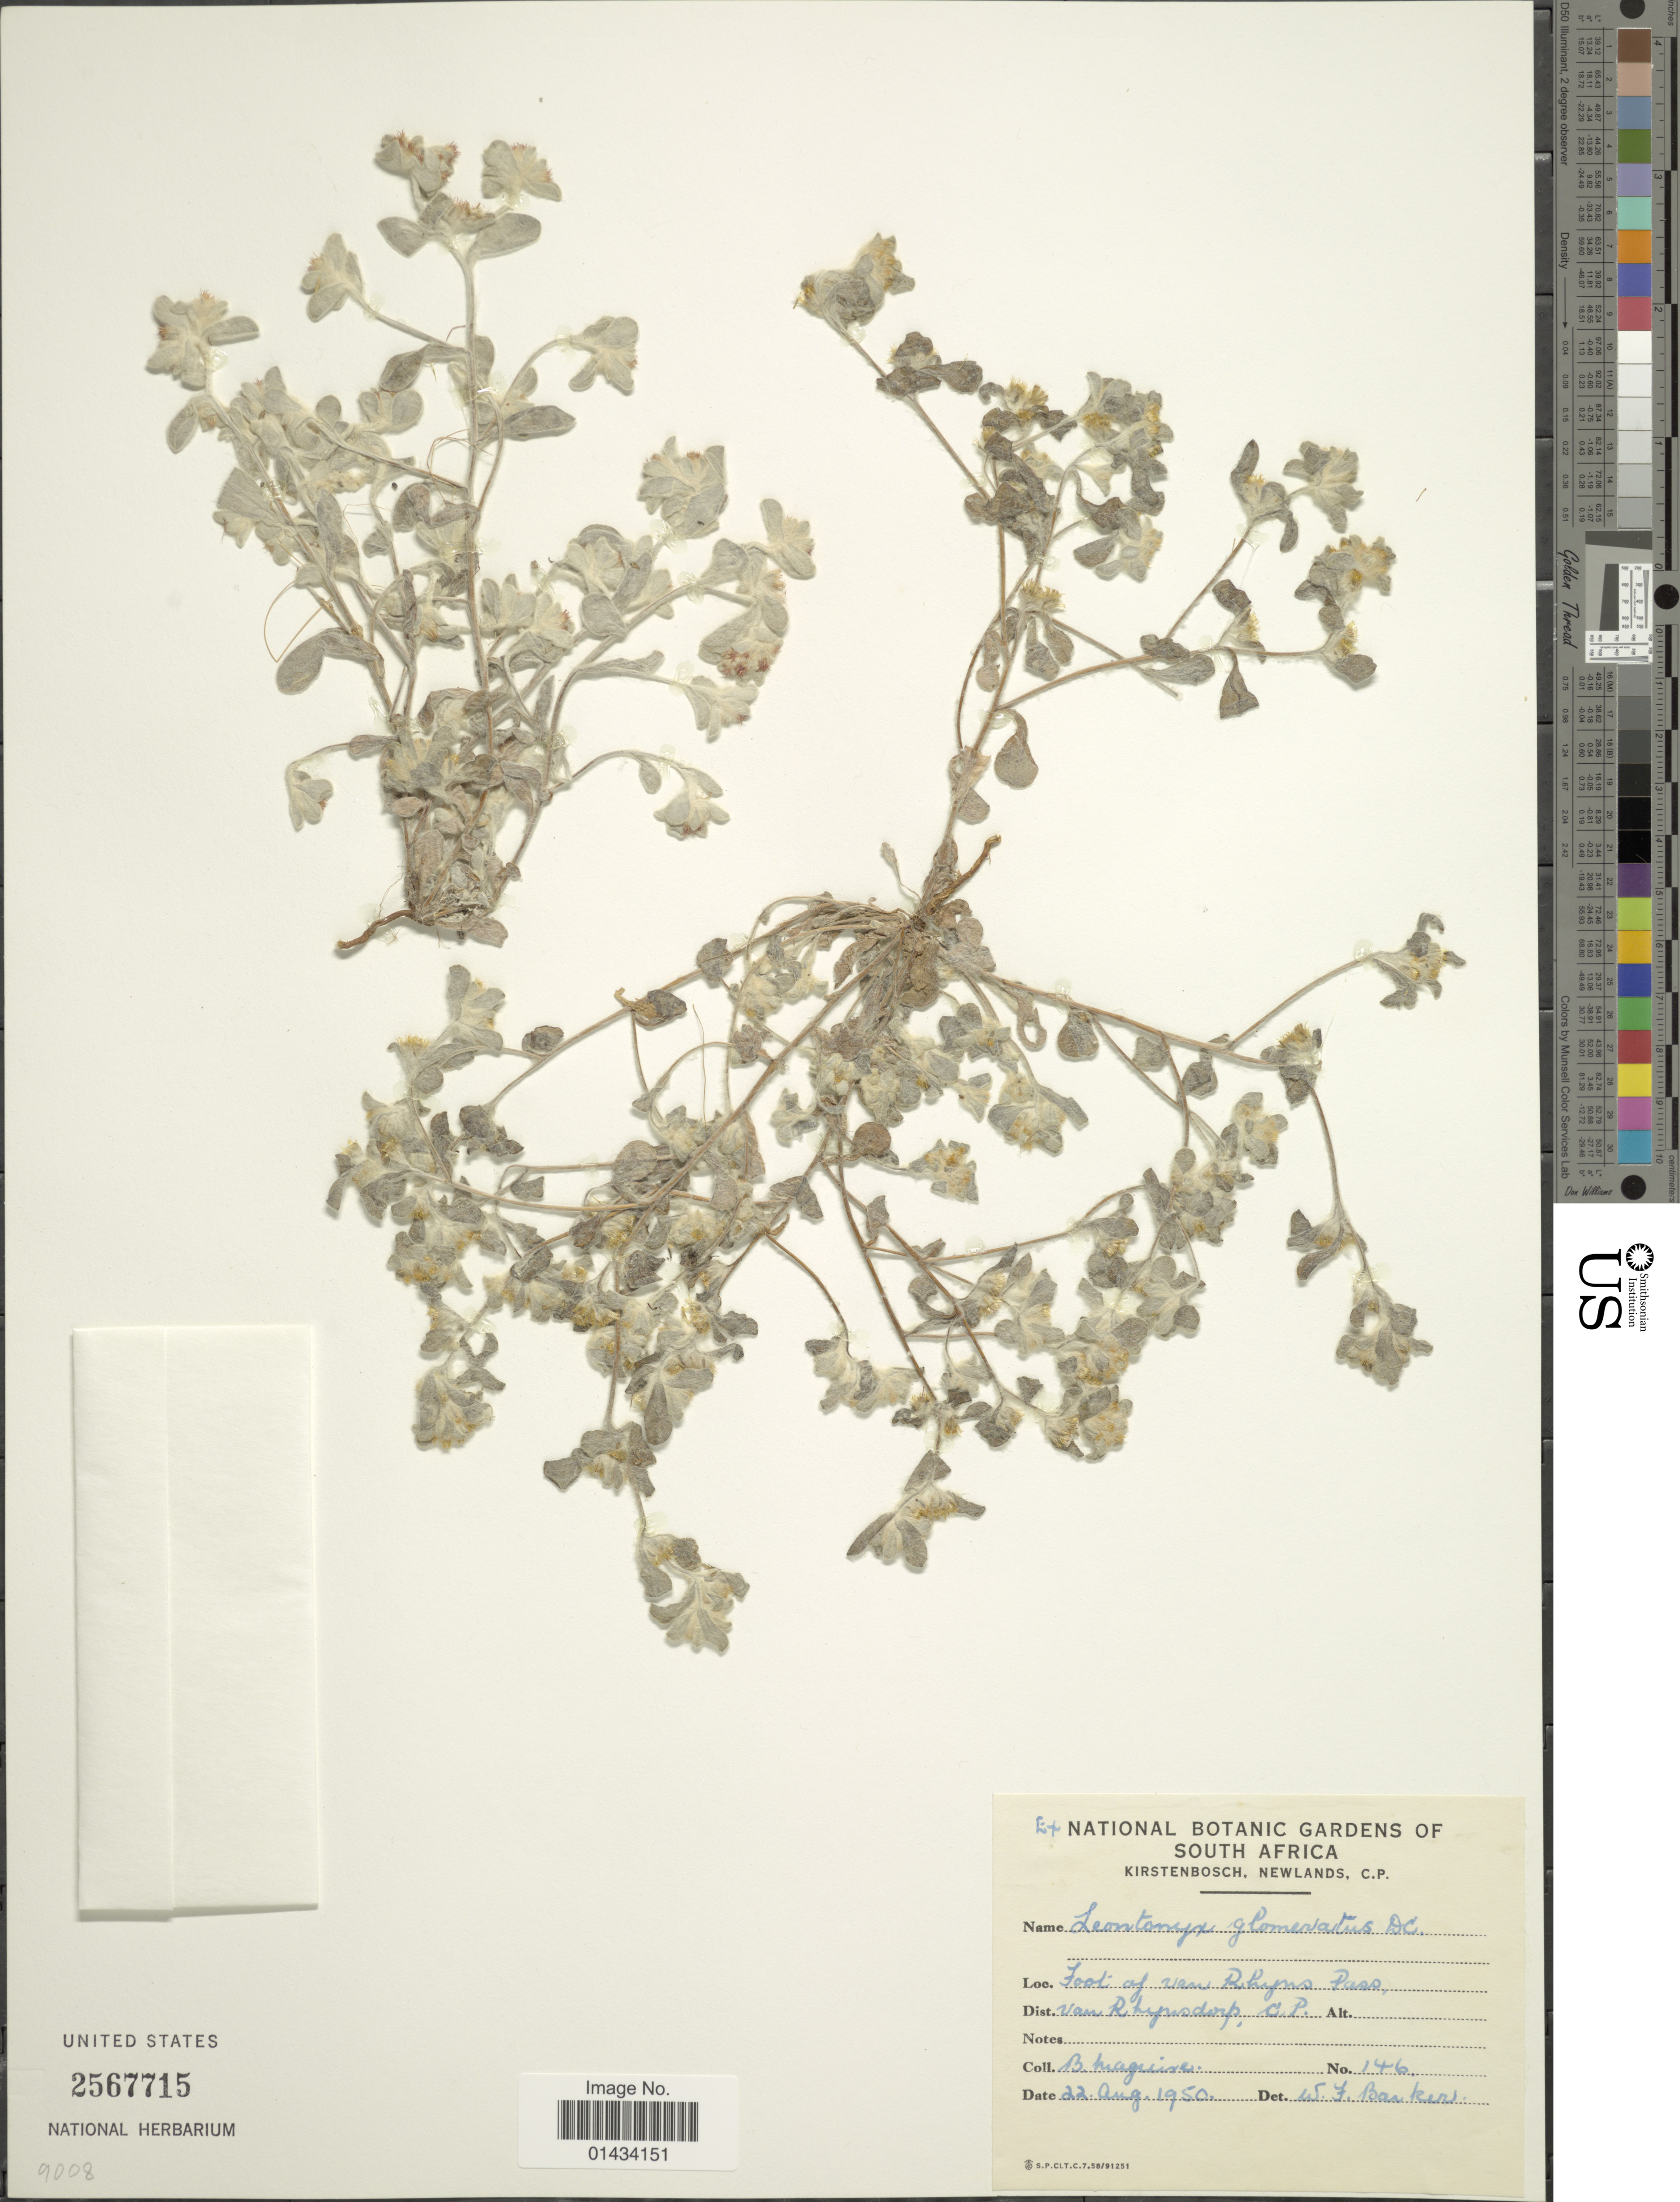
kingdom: Plantae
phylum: Tracheophyta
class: Magnoliopsida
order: Asterales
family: Asteraceae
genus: Leontonyx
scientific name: Leontonyx glomeratus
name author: DC.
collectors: B. Maguire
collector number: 146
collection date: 1950-08-22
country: South Africa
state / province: Western Cape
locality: Foot of van Rhyns pass, Dist. van Rhynsdorp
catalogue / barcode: US 2567715